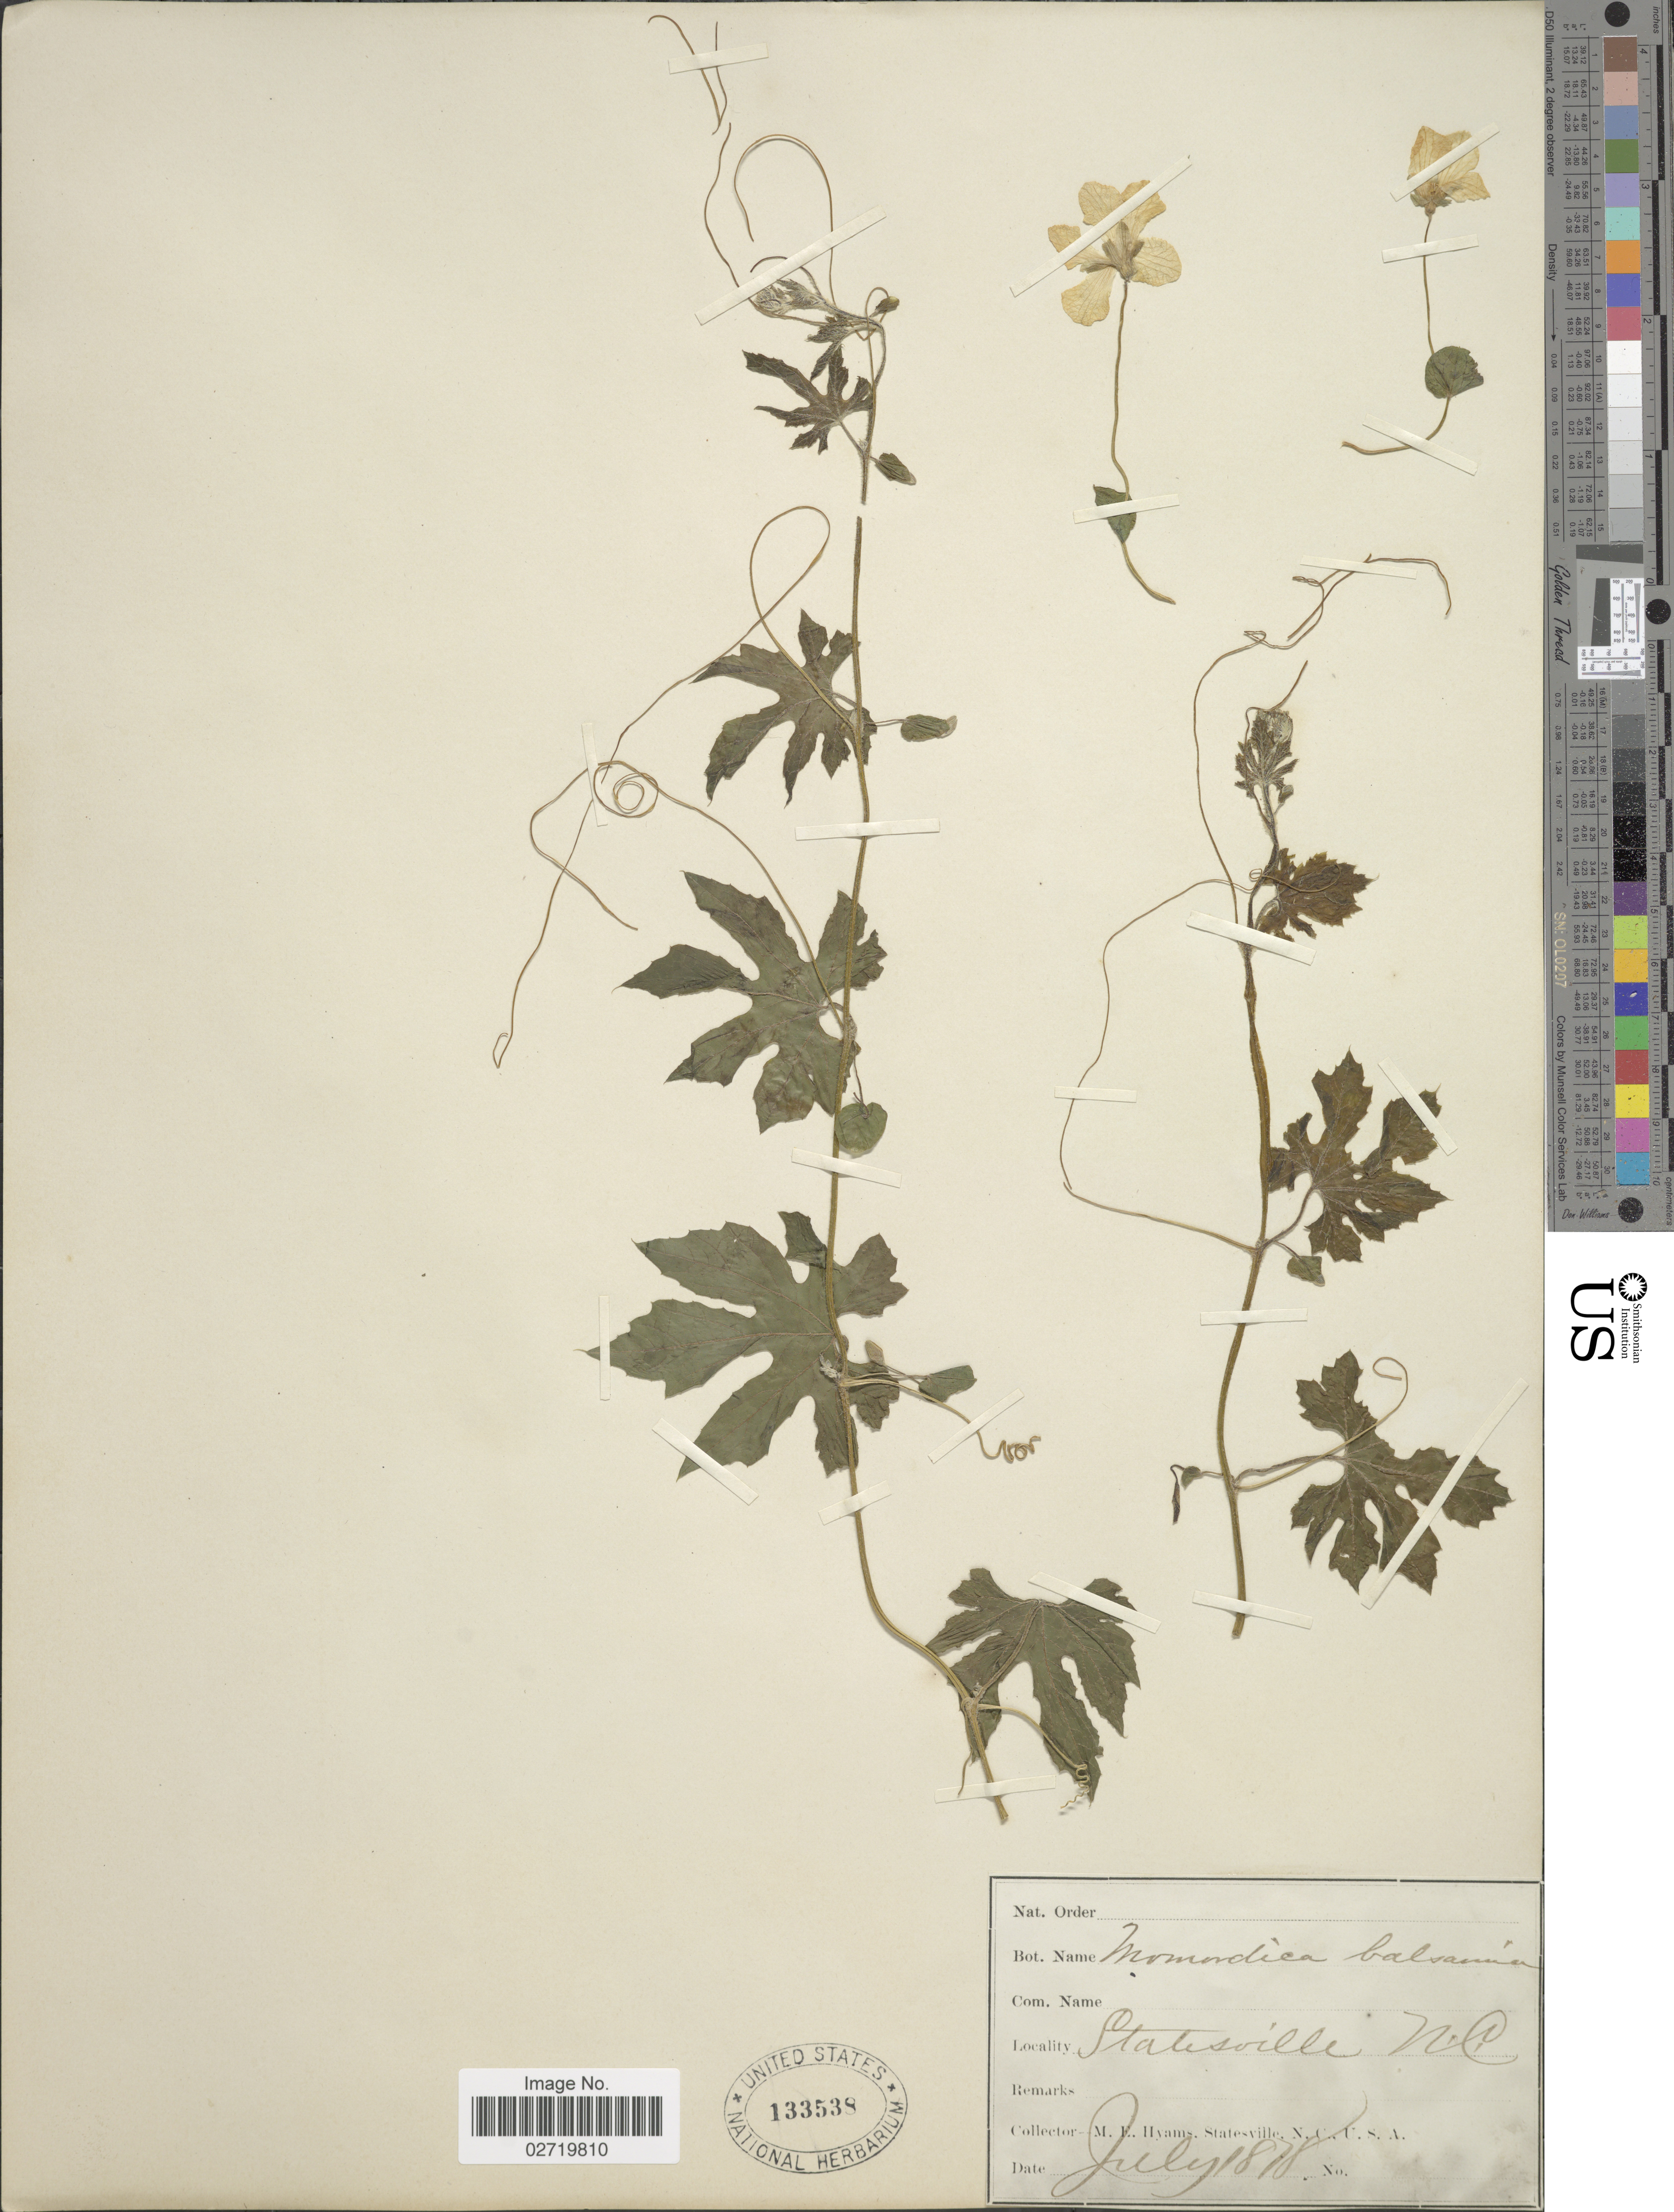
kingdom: Plantae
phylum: Tracheophyta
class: Magnoliopsida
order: Cucurbitales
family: Cucurbitaceae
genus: Momordica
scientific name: Momordica charantia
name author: L.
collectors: M. E. Hyams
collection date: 1878-07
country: United States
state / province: North Carolina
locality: Statesville.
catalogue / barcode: US 133538